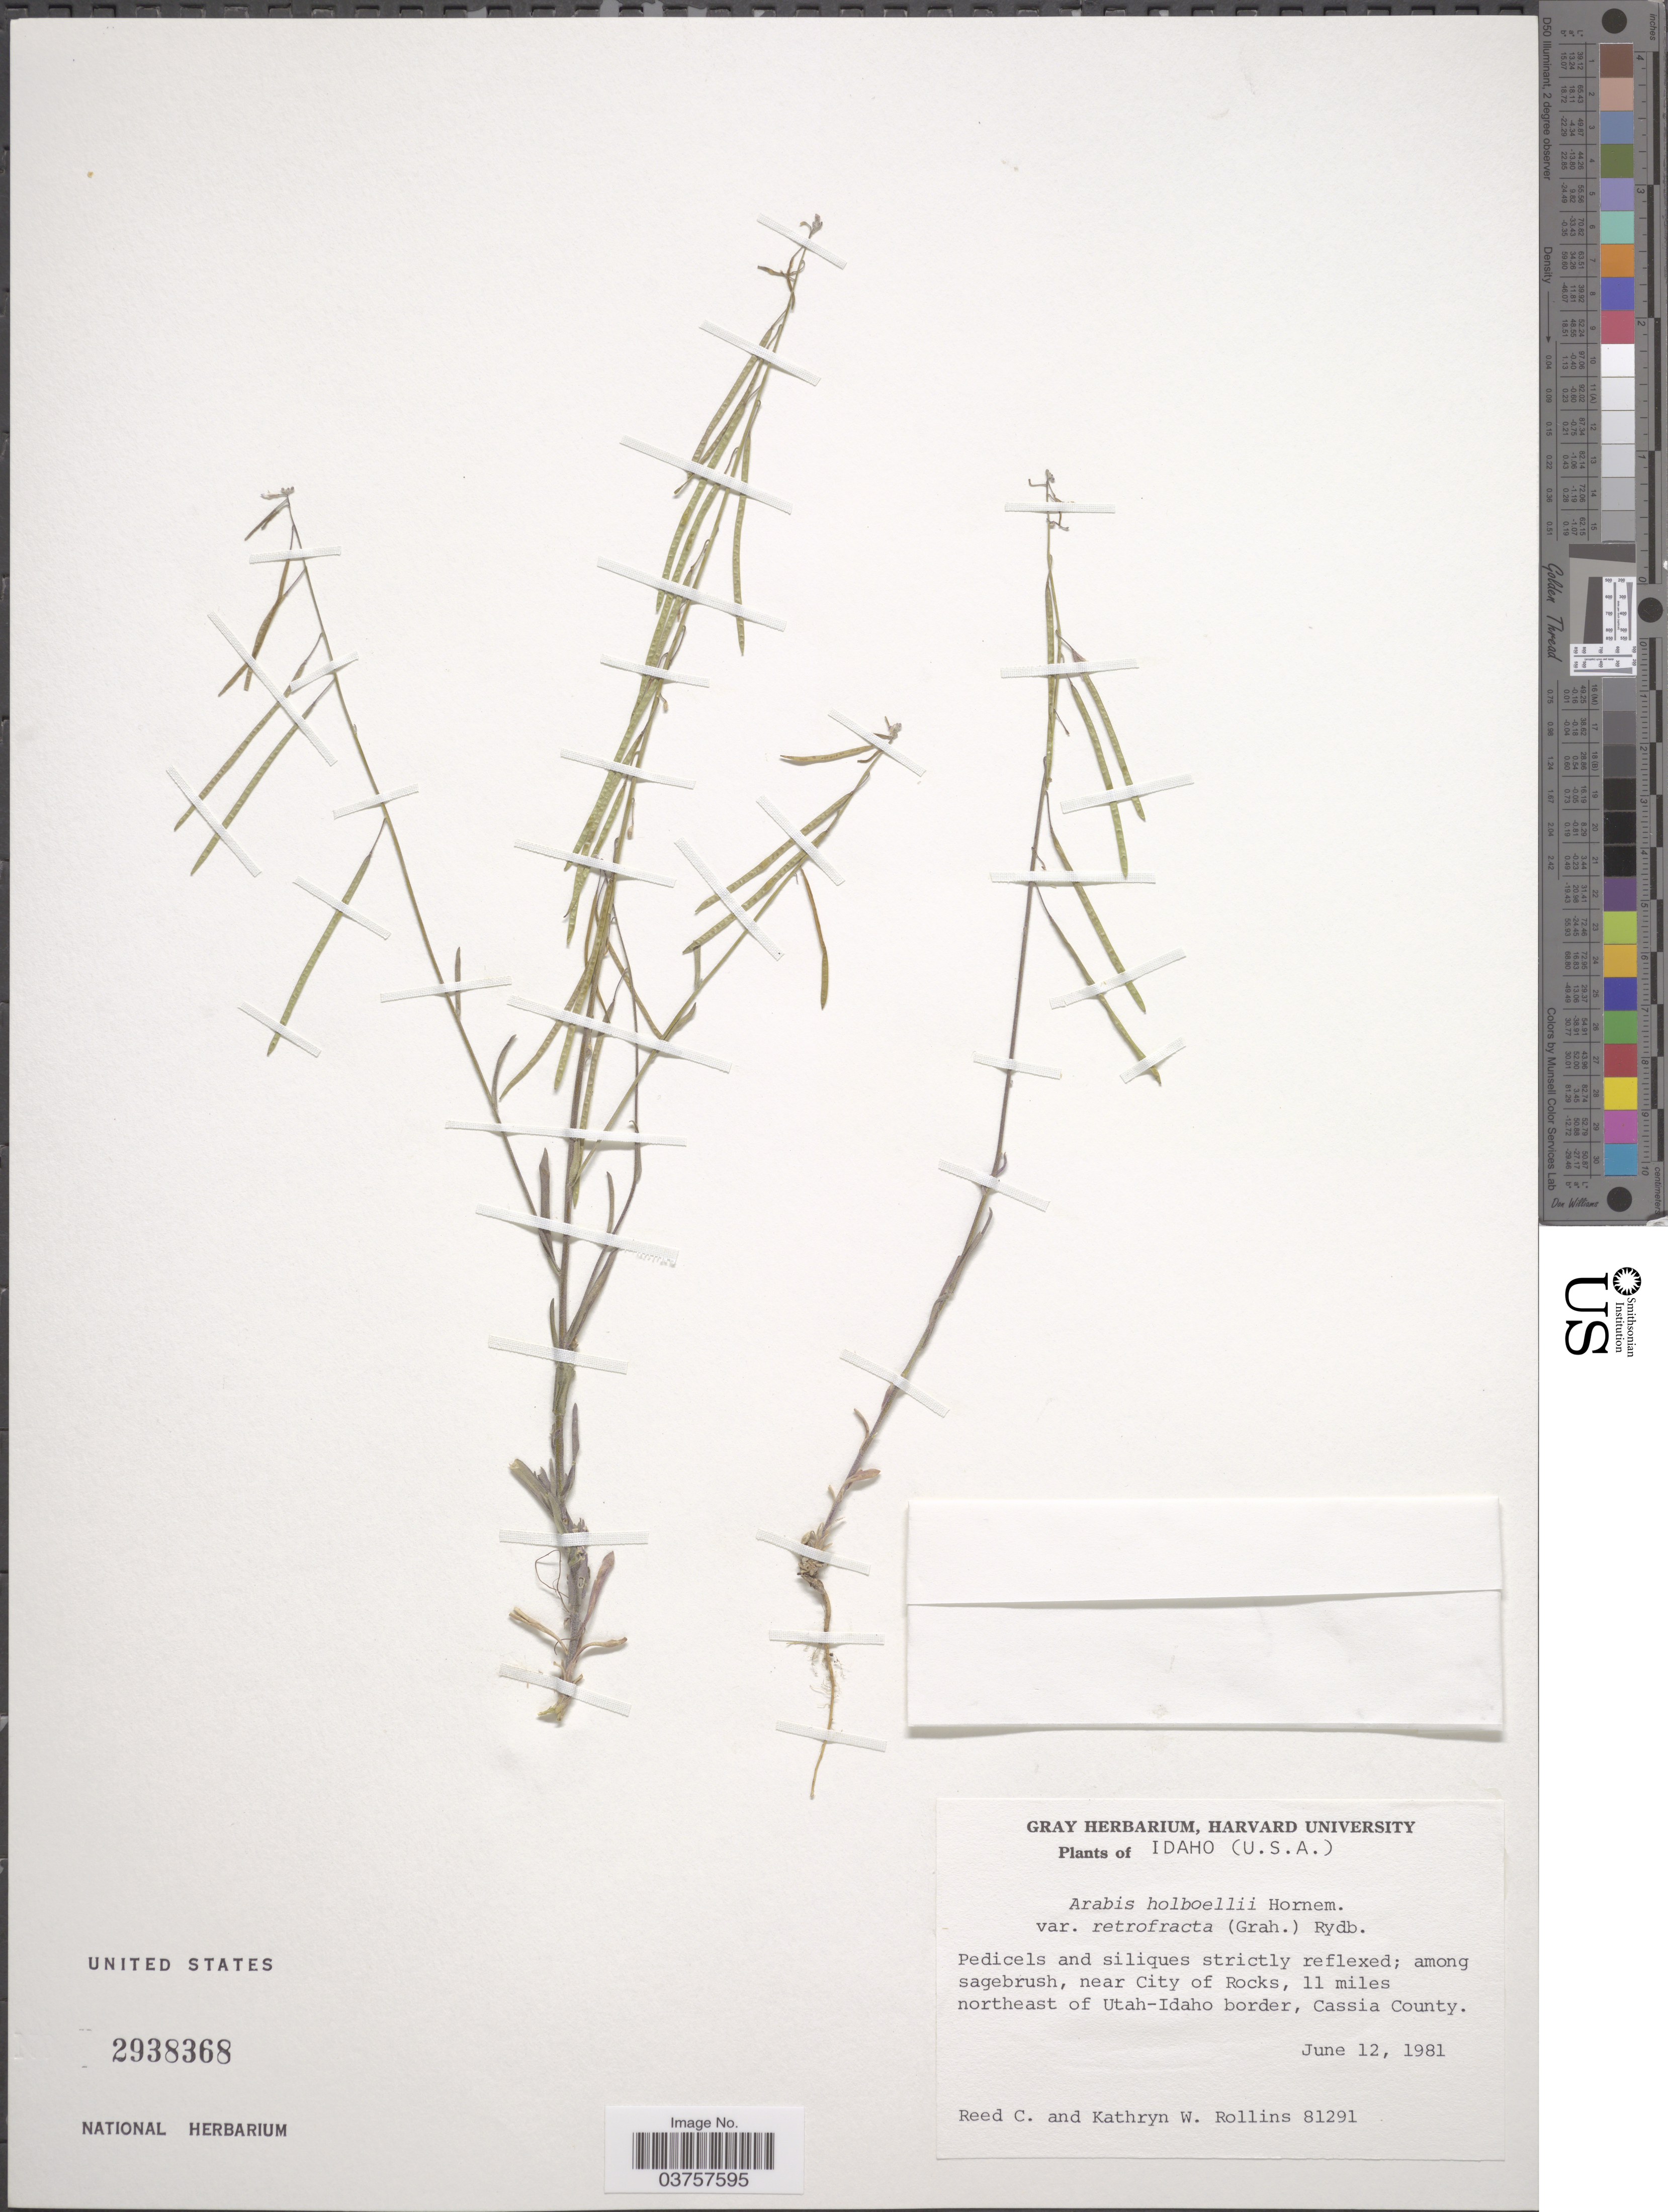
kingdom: Plantae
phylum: Tracheophyta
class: Magnoliopsida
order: Brassicales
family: Brassicaceae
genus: Arabis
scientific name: Arabis holboellii var. retrofracta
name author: Rydb.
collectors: R. C. Rollins & K. W. Rollins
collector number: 81291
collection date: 1981-06-12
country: United States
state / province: Idaho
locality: Near City of Rocks, 11 miles northeast of Utah-Idaho border, Cassia County.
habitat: among sagebrush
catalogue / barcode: US 2938368